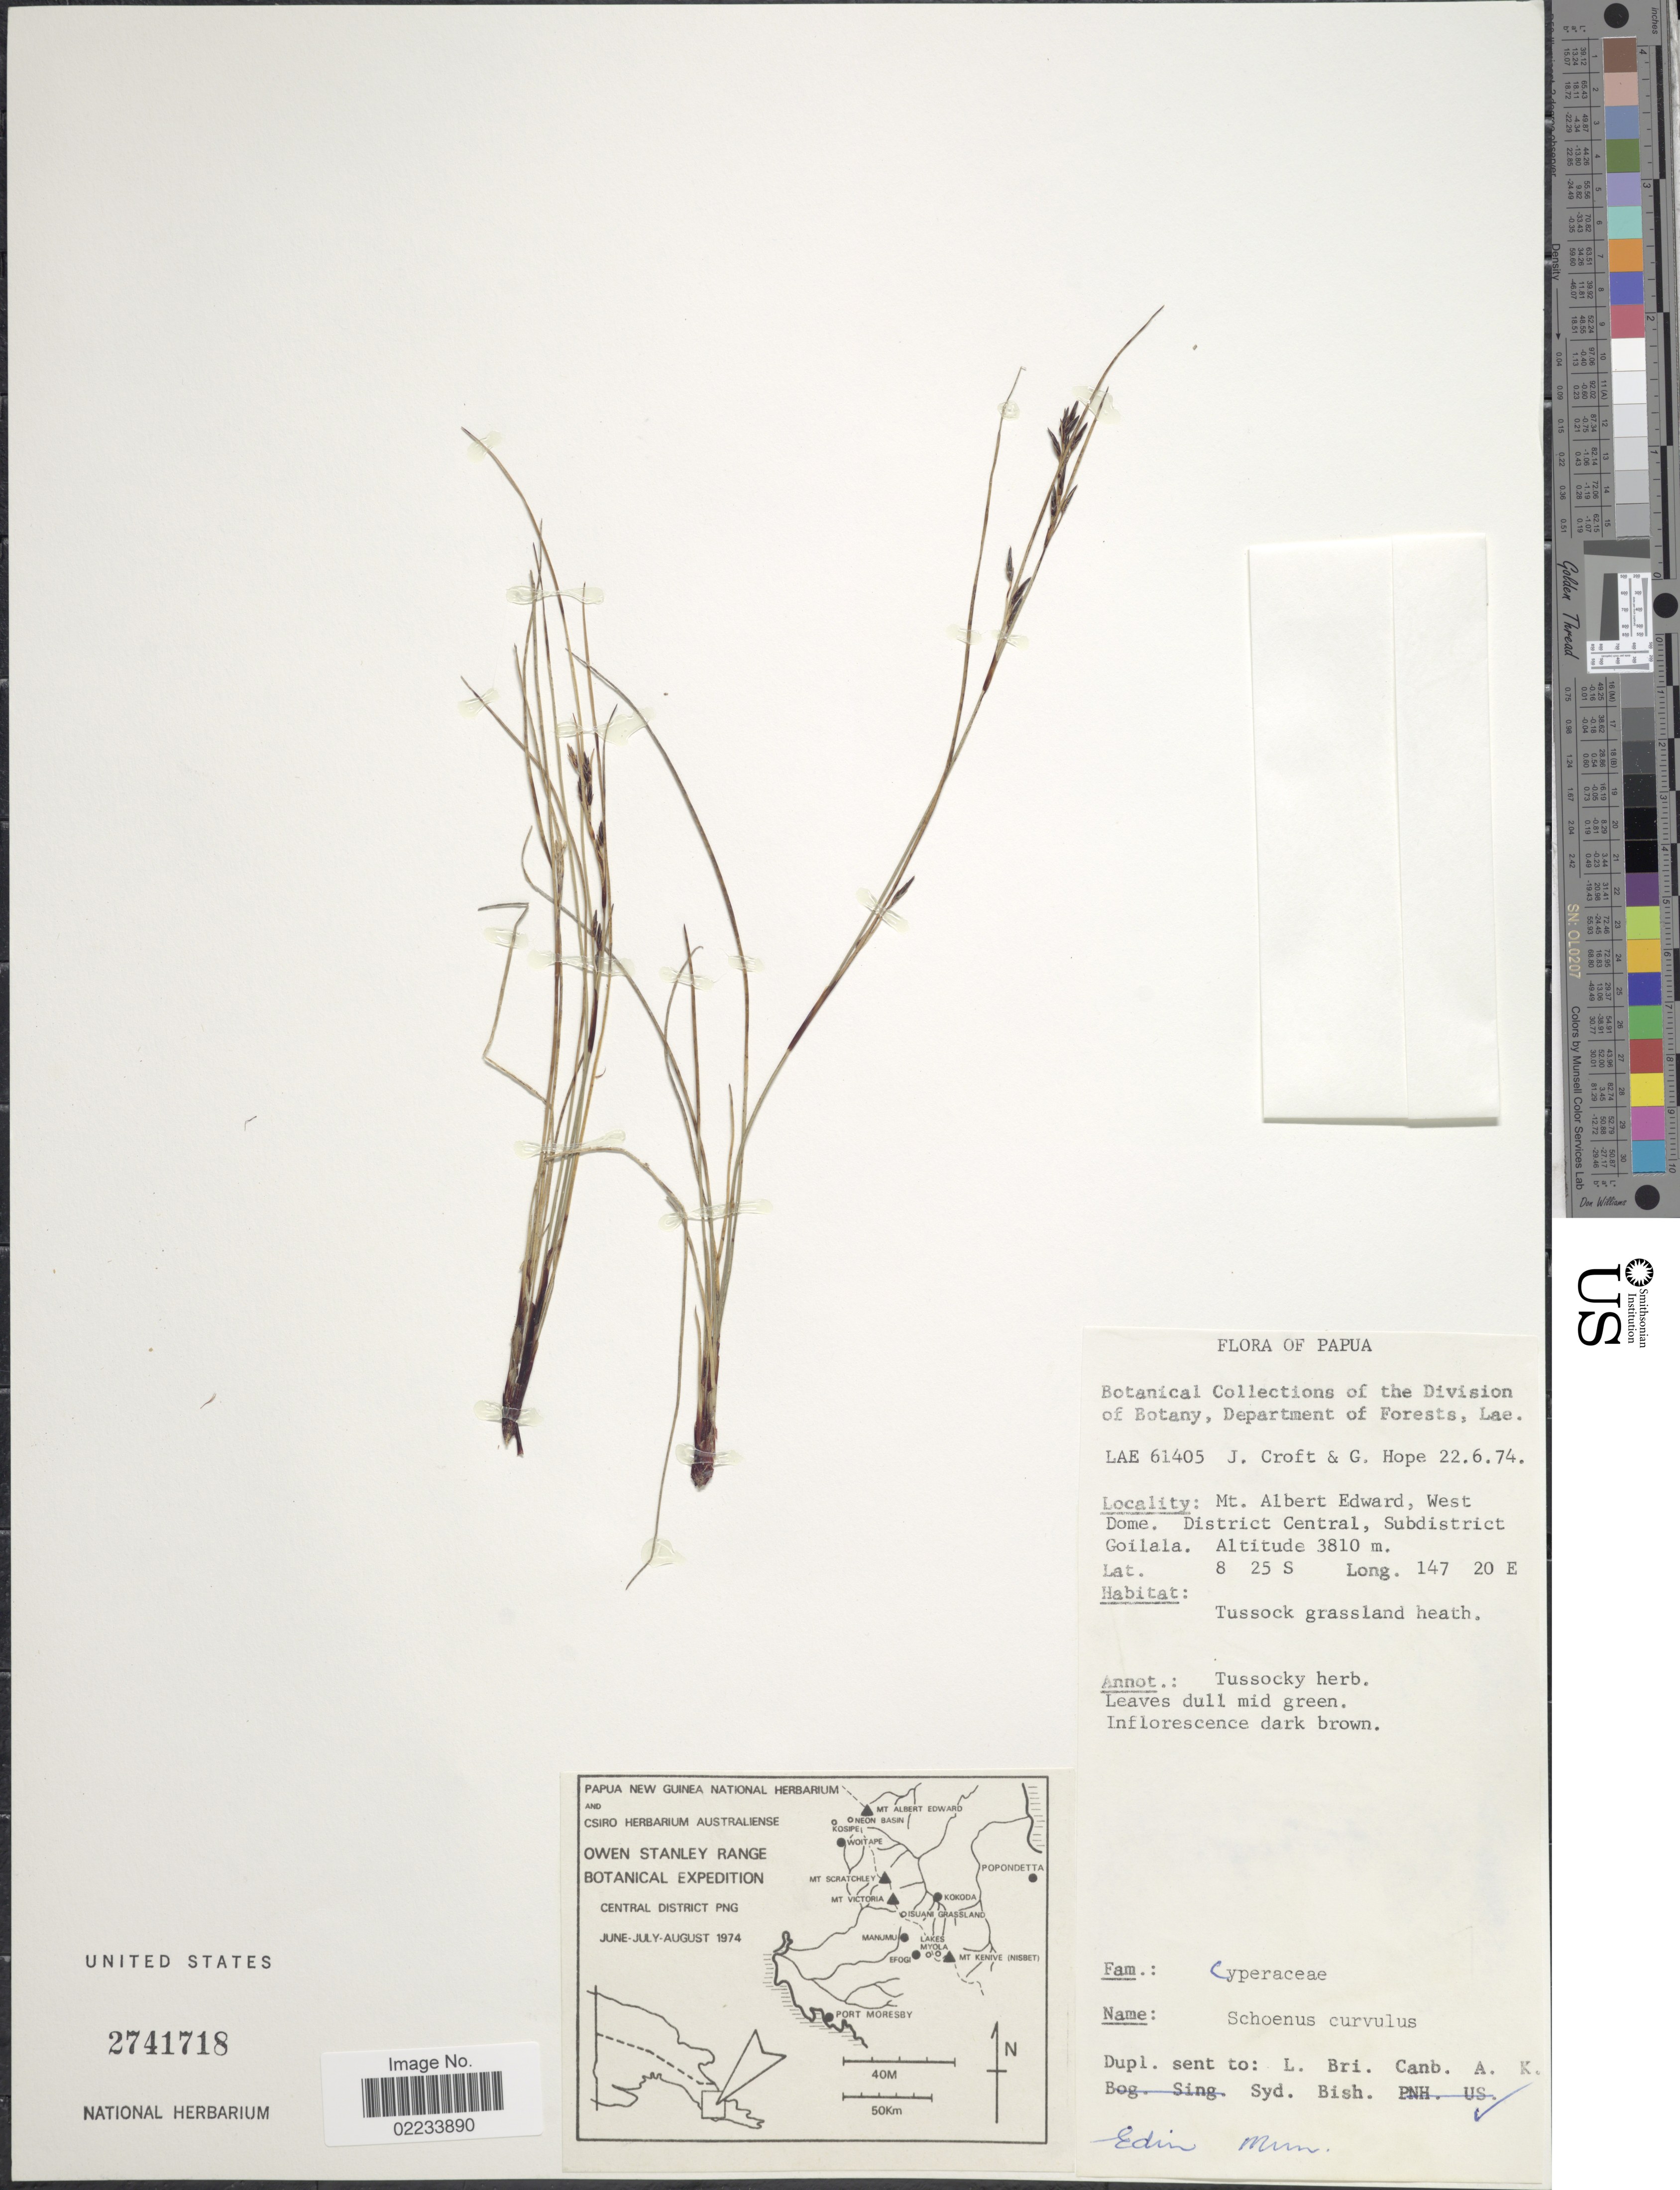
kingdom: Plantae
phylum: Tracheophyta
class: Liliopsida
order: Poales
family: Cyperaceae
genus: Schoenus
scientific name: Schoenus curvulus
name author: F. Muell.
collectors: J. R. Croft & G. Hope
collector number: LAE 61405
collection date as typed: Transcribed d/m/y: 22/6/74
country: Papua New Guinea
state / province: Central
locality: Mt Albert Edward, West Dome. District Central, Subdistrict Goilala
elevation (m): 3810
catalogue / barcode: US 2741718